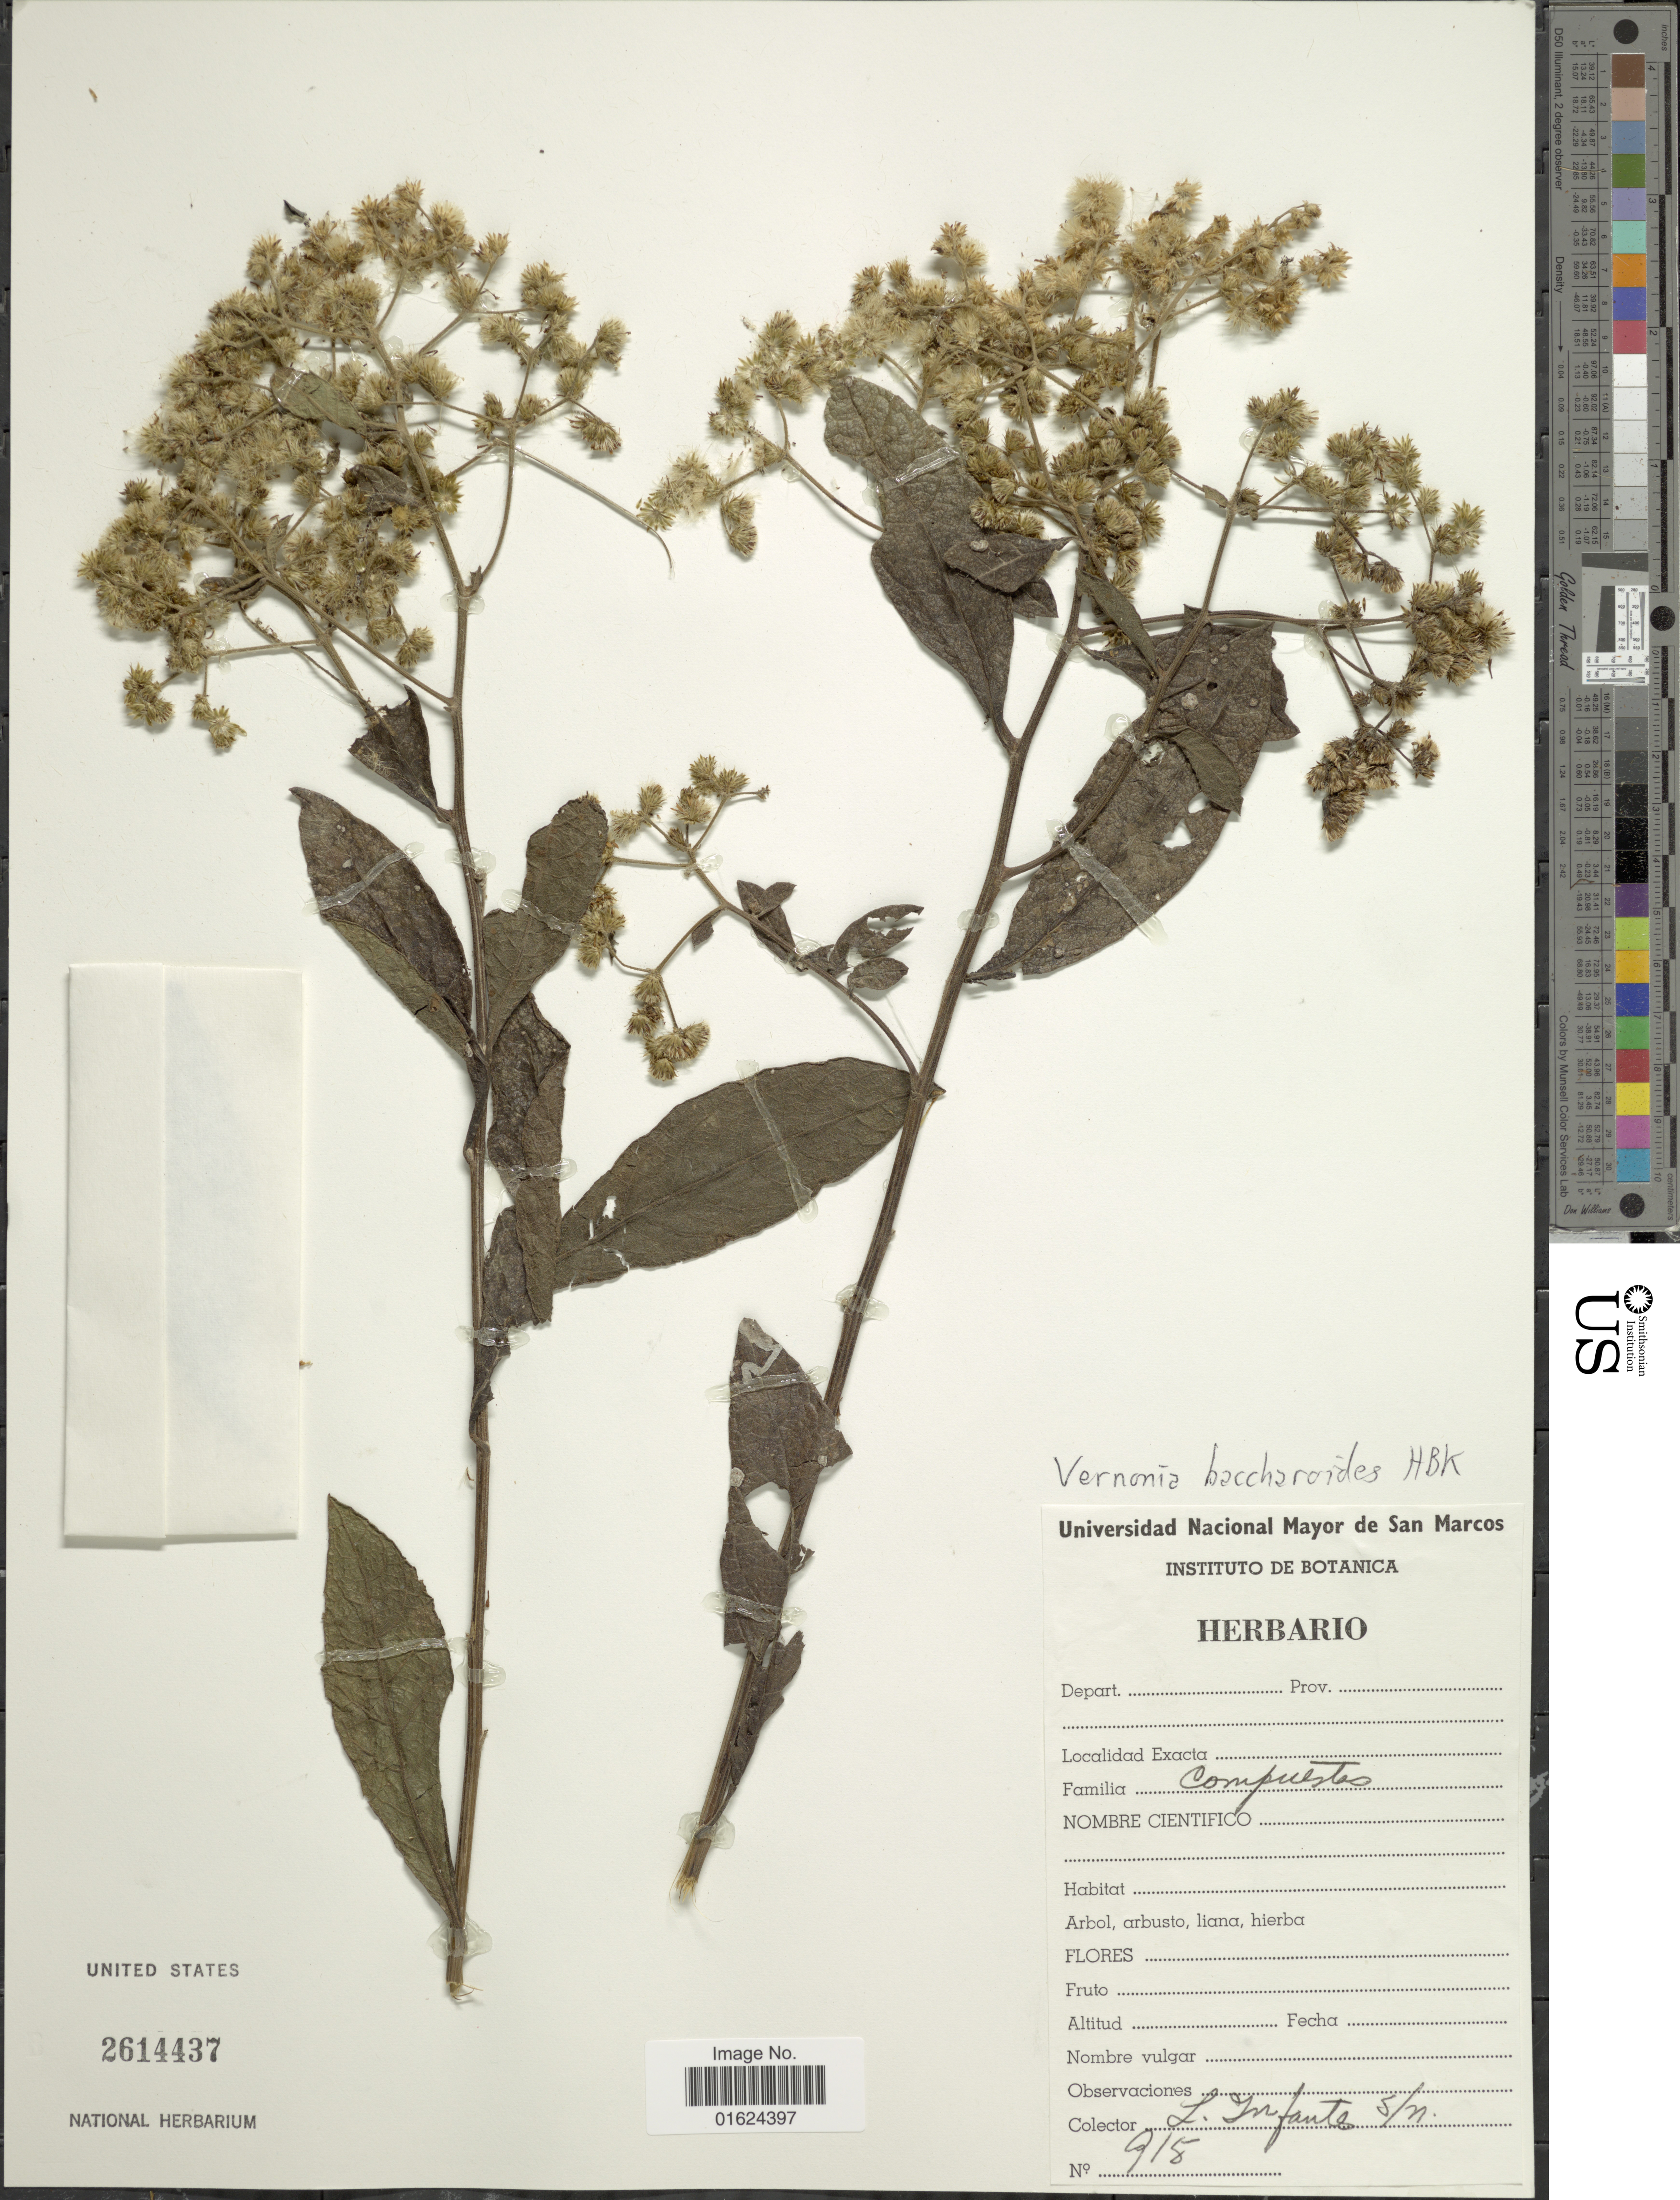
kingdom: Plantae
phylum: Tracheophyta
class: Magnoliopsida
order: Asterales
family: Asteraceae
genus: Vernonanthura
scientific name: Vernonanthura patens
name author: (Kunth) H. Rob.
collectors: J. Infantes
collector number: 915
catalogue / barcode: US 2614437